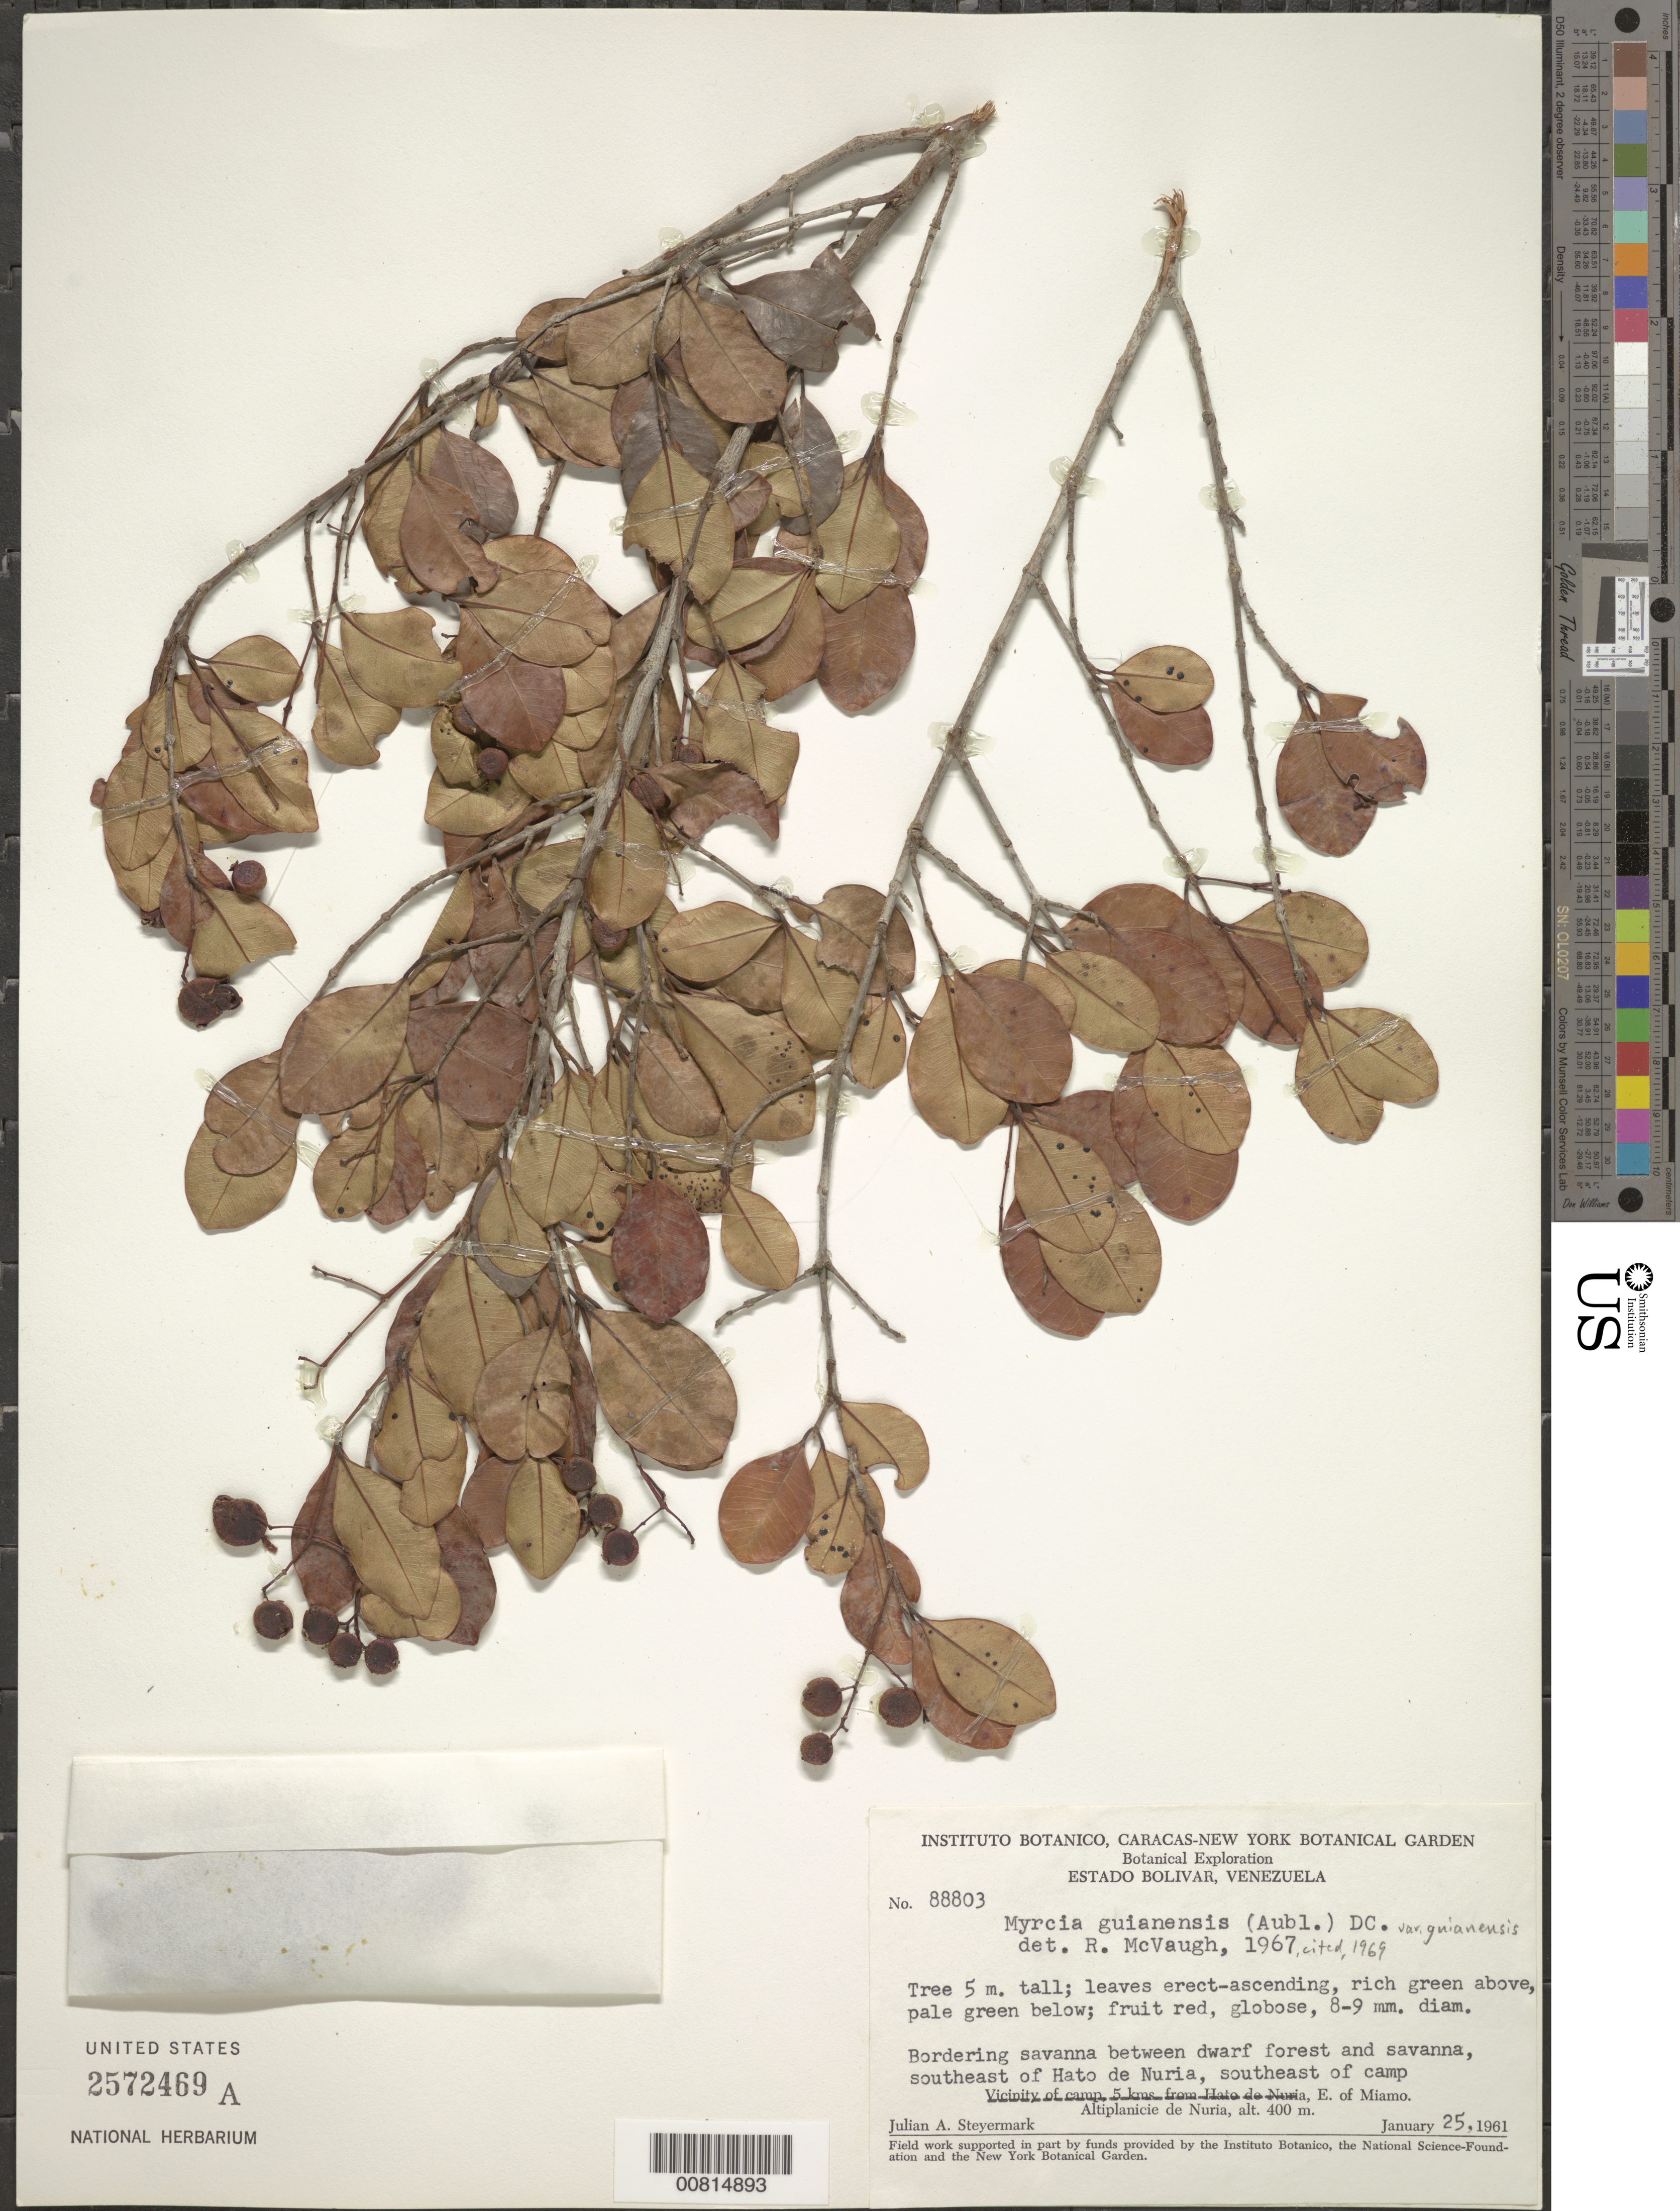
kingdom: Plantae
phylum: Tracheophyta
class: Magnoliopsida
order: Myrtales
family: Myrtaceae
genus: Myrcia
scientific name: Myrcia guianensis var. guianensis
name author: (Aubl.) DC.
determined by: McVaugh, R.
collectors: J. Steyermark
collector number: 88803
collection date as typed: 25-Jan-61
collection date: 1961-01-25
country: Venezuela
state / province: Bolívar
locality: Altiplanicie de Nuria, E of Miamo; SE of Hato de Nuria, SE of camp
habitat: Bordering savanna between dwarf forest and savanna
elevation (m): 400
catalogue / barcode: US 2572469A